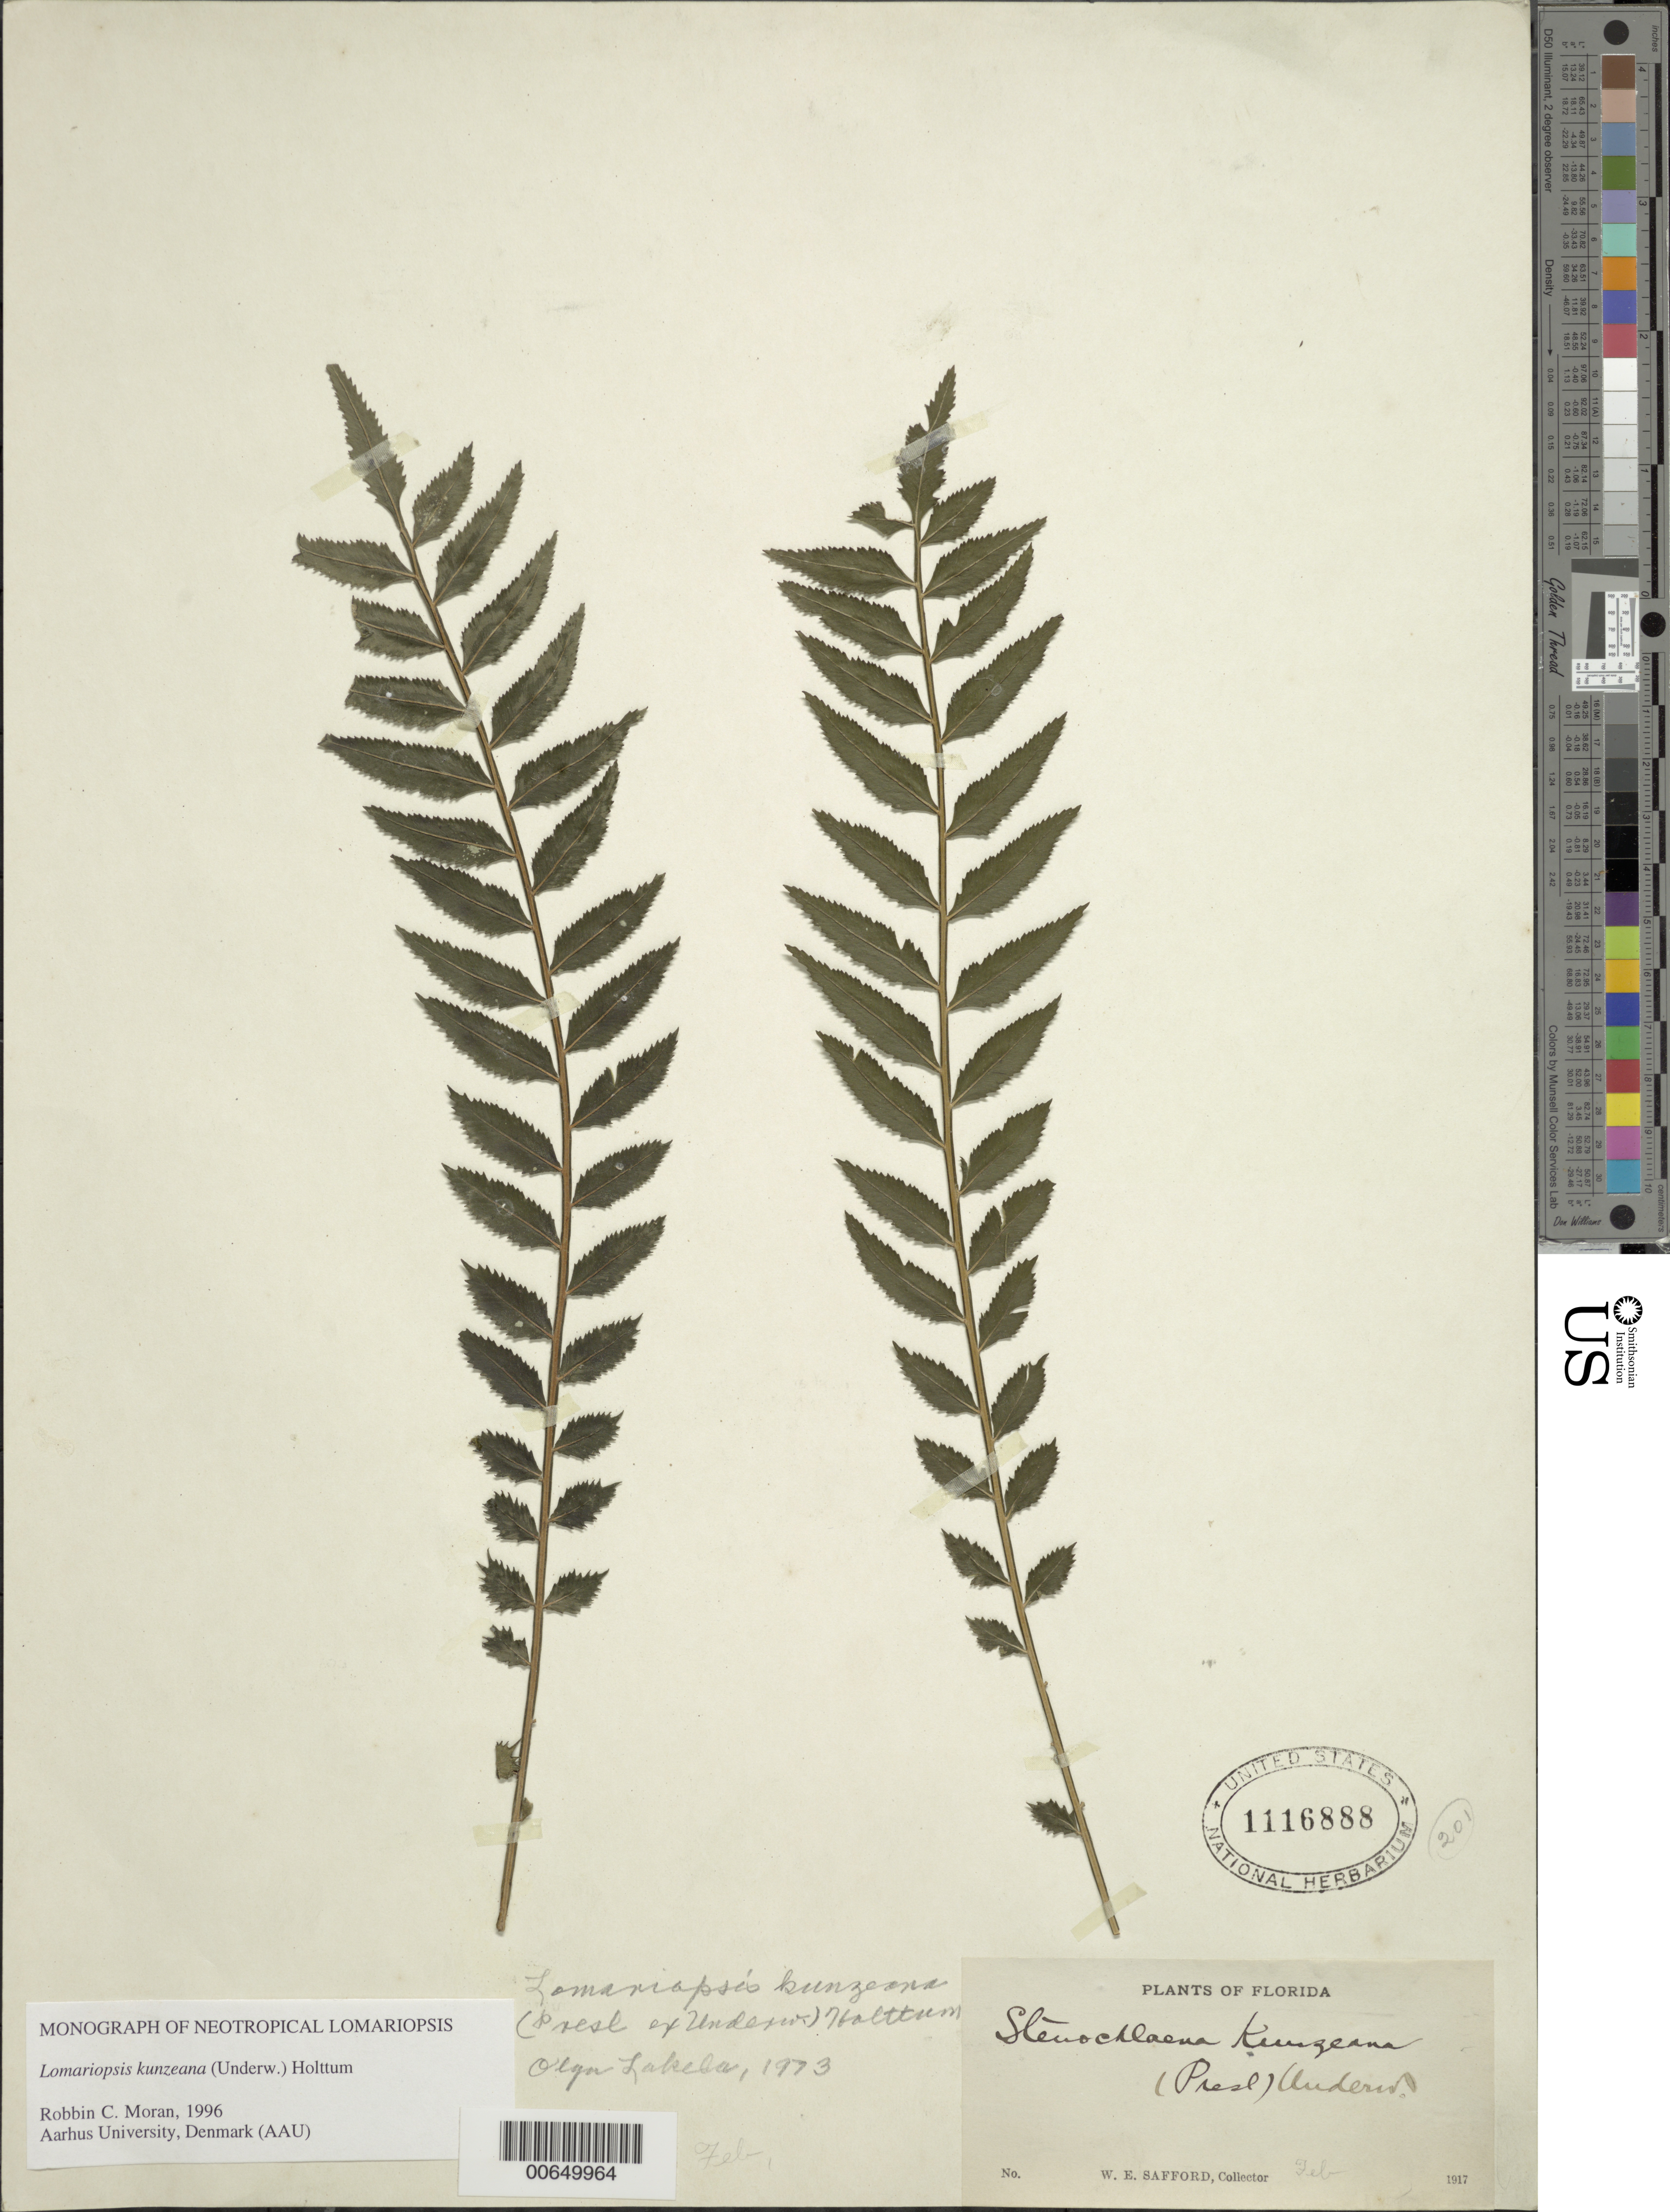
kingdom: Plantae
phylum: Tracheophyta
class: Polypodiopsida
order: Polypodiales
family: Lomariopsidaceae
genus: Lomariopsis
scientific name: Lomariopsis kunzeana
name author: (Underw.) Holttum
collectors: W. E. Safford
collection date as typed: Feb 1917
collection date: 1917-02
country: United States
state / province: Florida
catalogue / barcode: US 1116888